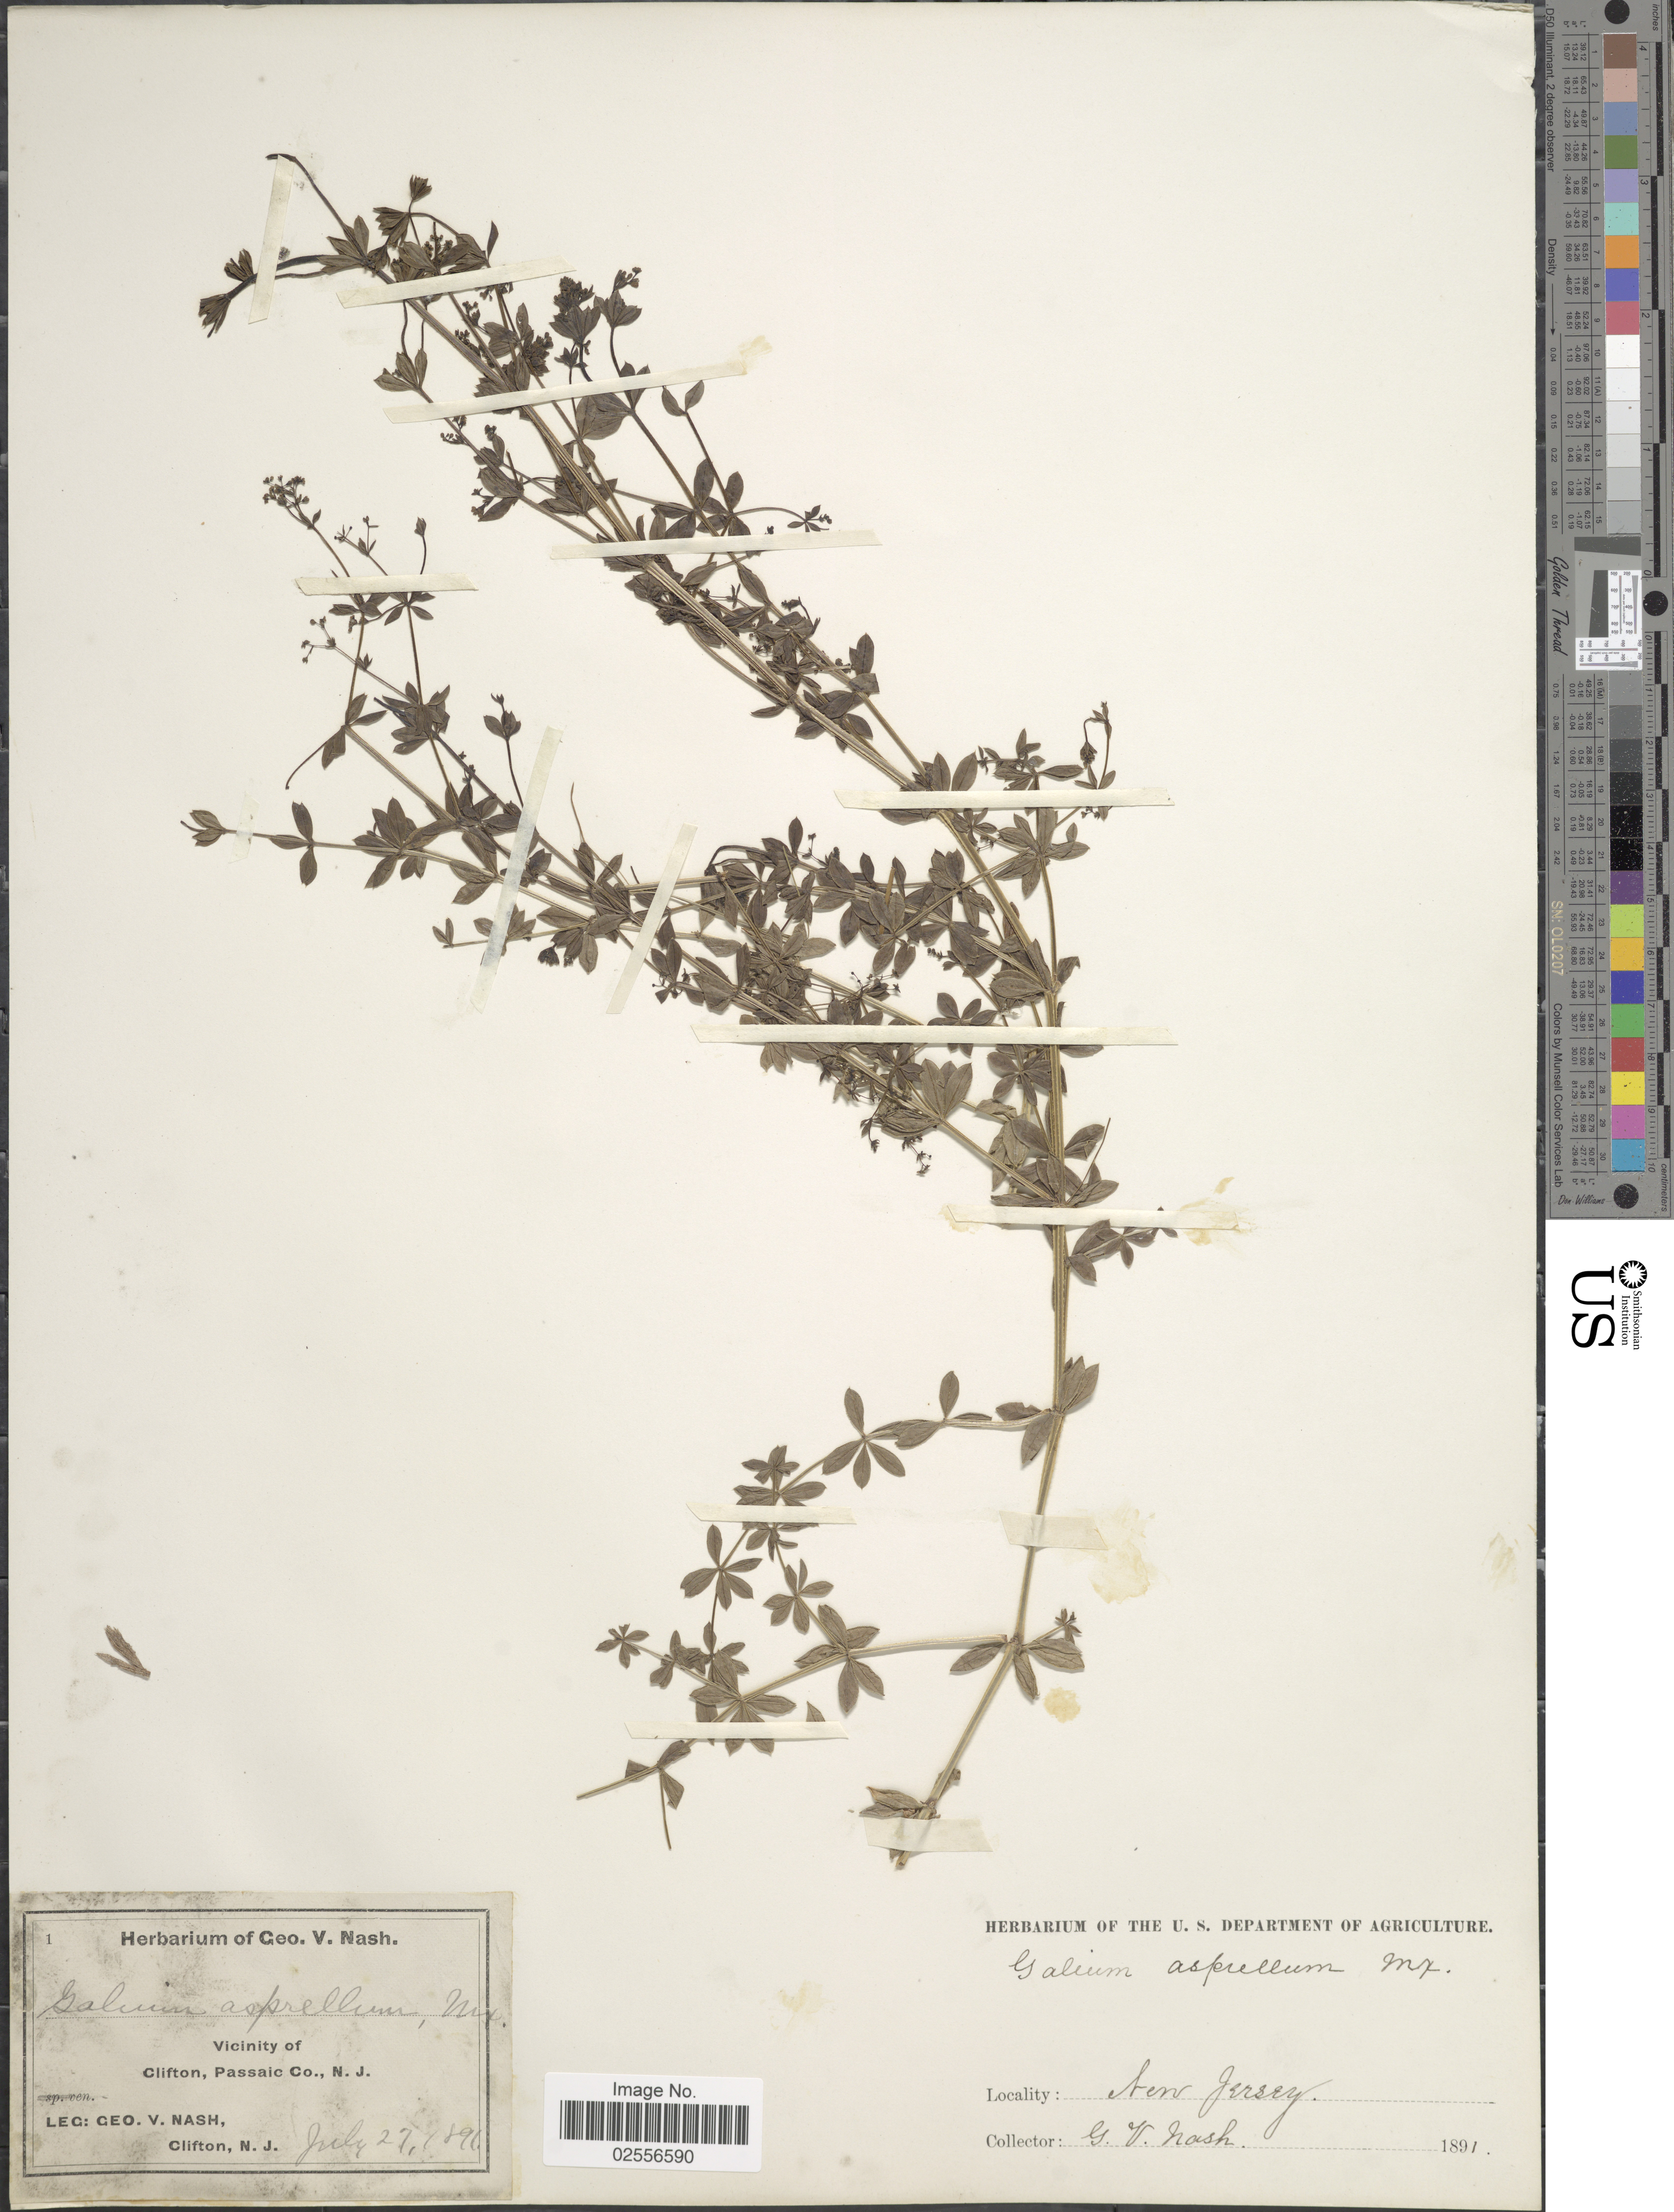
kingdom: Plantae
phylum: Tracheophyta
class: Magnoliopsida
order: Gentianales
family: Rubiaceae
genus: Galium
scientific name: Galium asprellum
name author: Michx.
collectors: G. V. Nash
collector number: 1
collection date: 1891-07-27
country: United States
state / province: New Jersey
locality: Vicinity of Clifton, Passaic Co